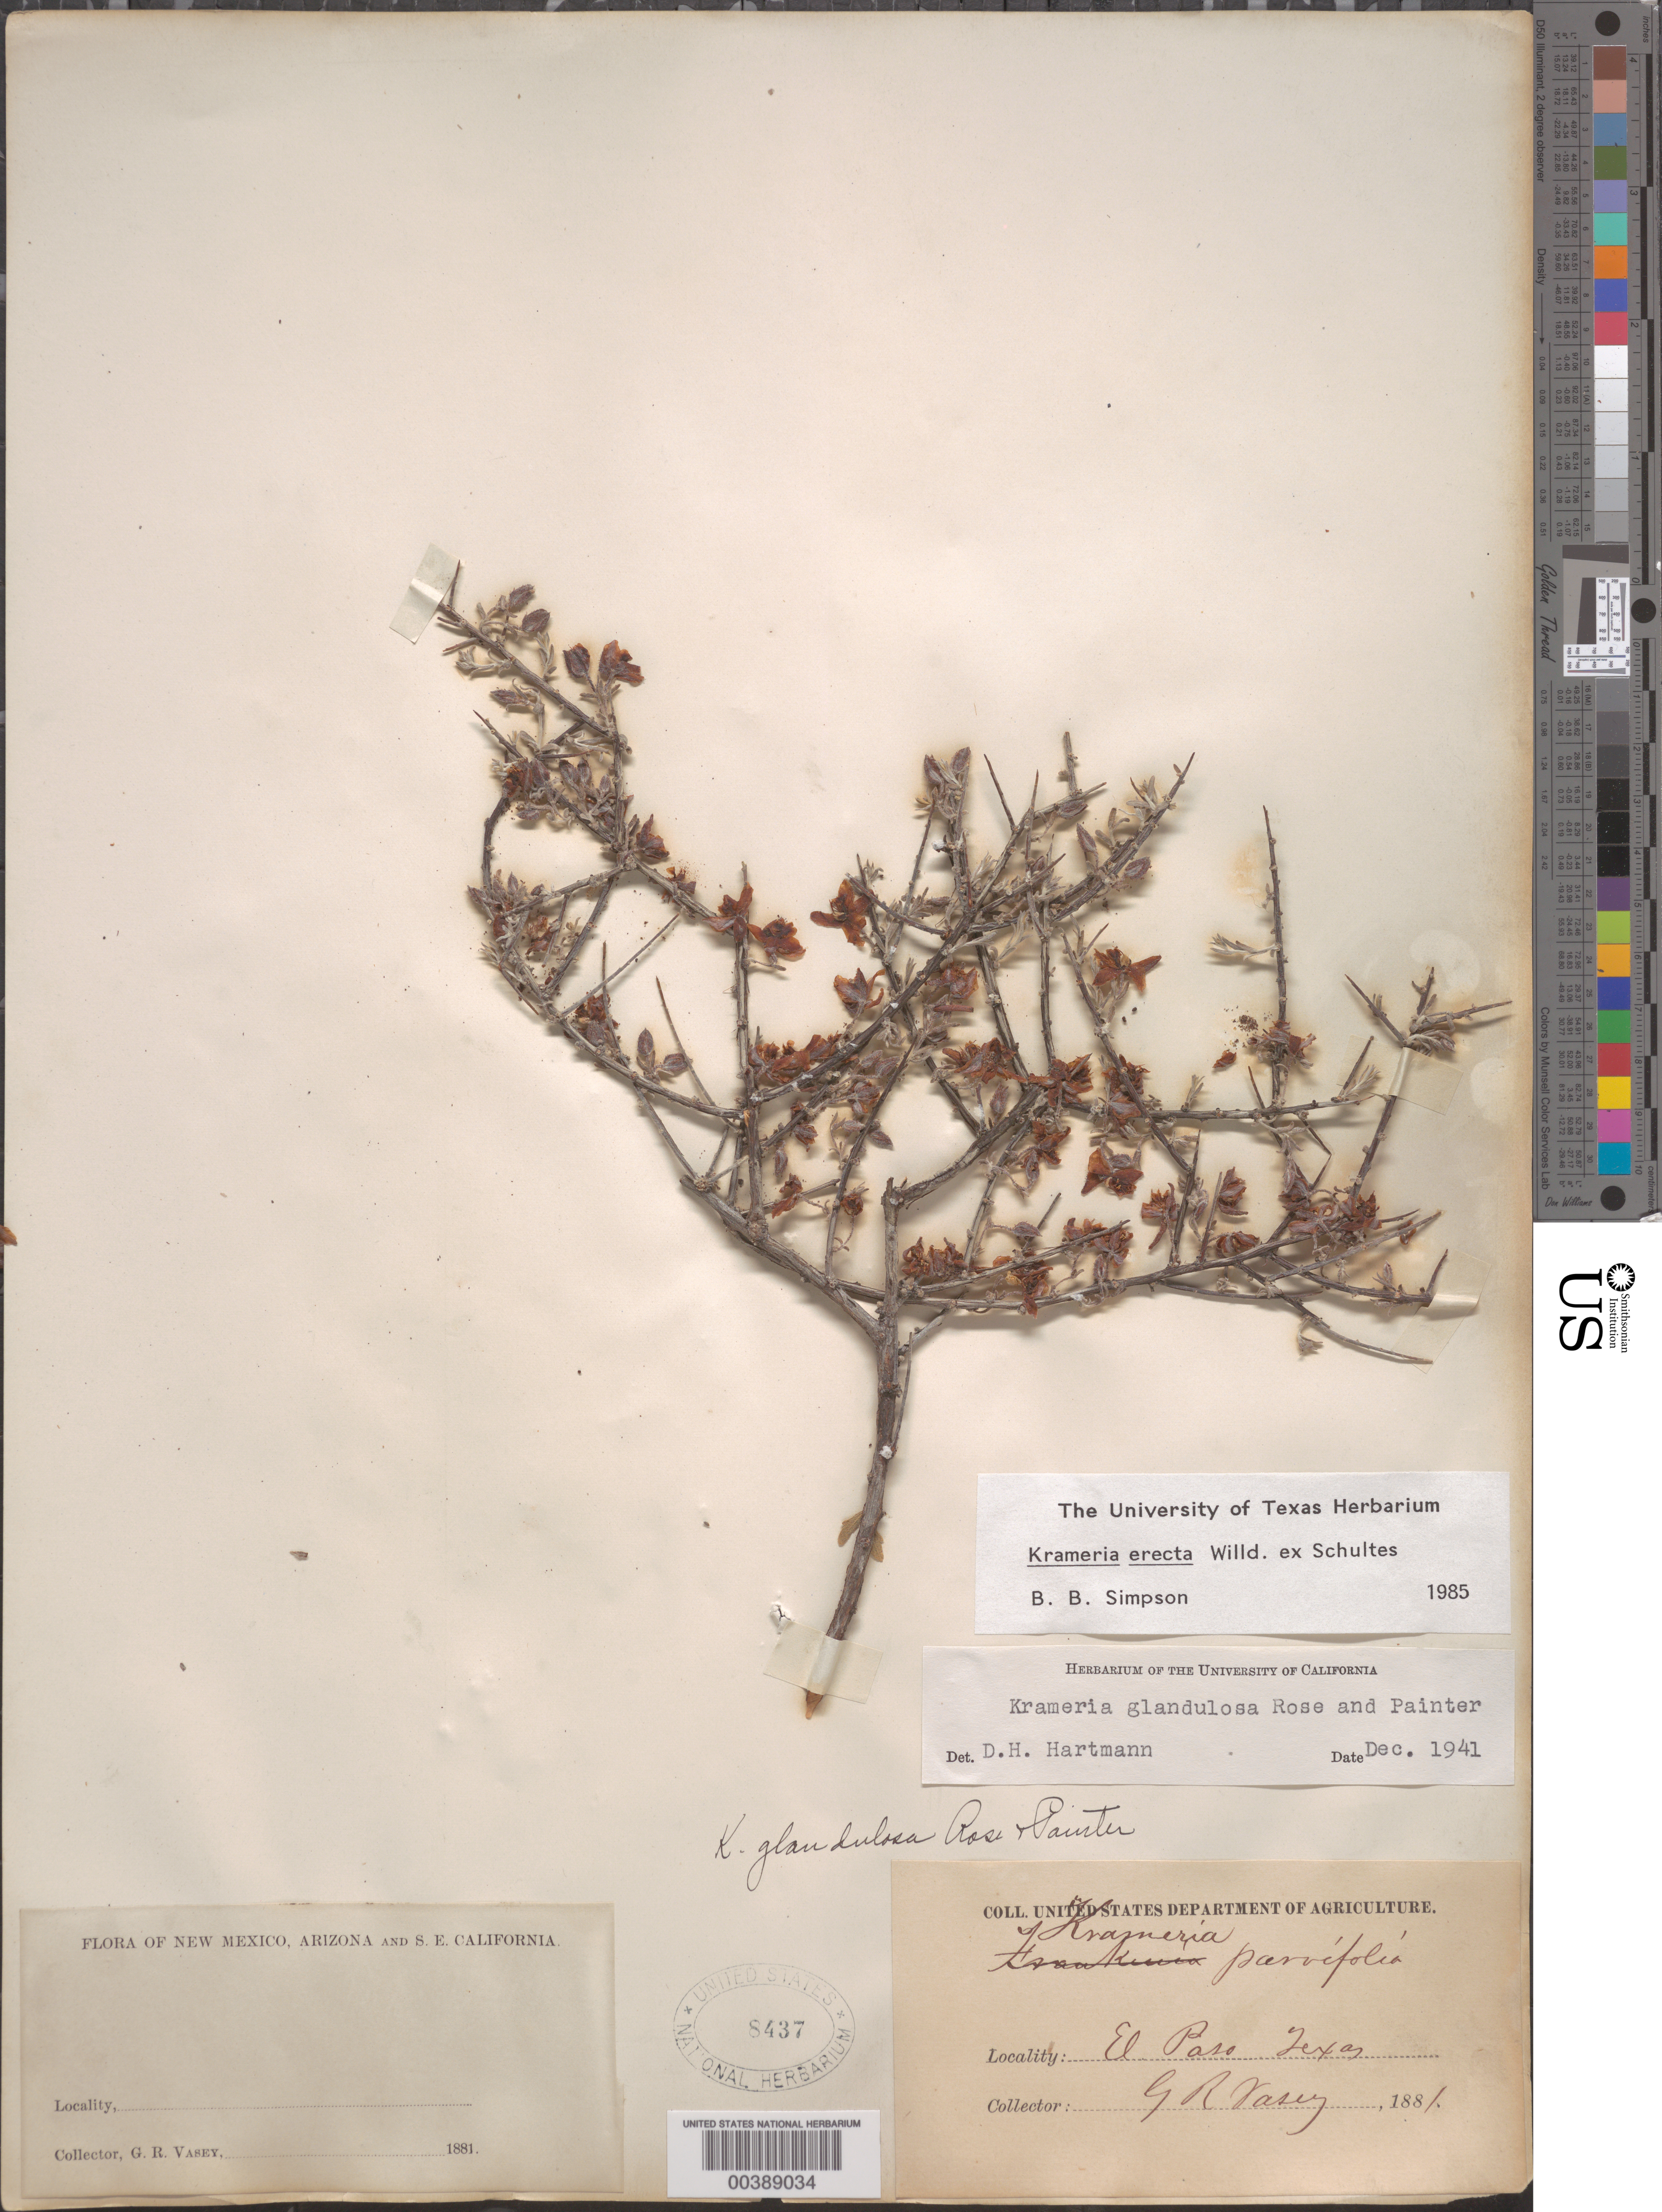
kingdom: Plantae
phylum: Tracheophyta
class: Magnoliopsida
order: Zygophyllales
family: Krameriaceae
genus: Krameria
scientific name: Krameria glandulosa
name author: Rose & J.H. Painter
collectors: G. R. Vasey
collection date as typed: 1881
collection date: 1881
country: United States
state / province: Texas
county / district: El Paso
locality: El Paso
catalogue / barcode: US 8437